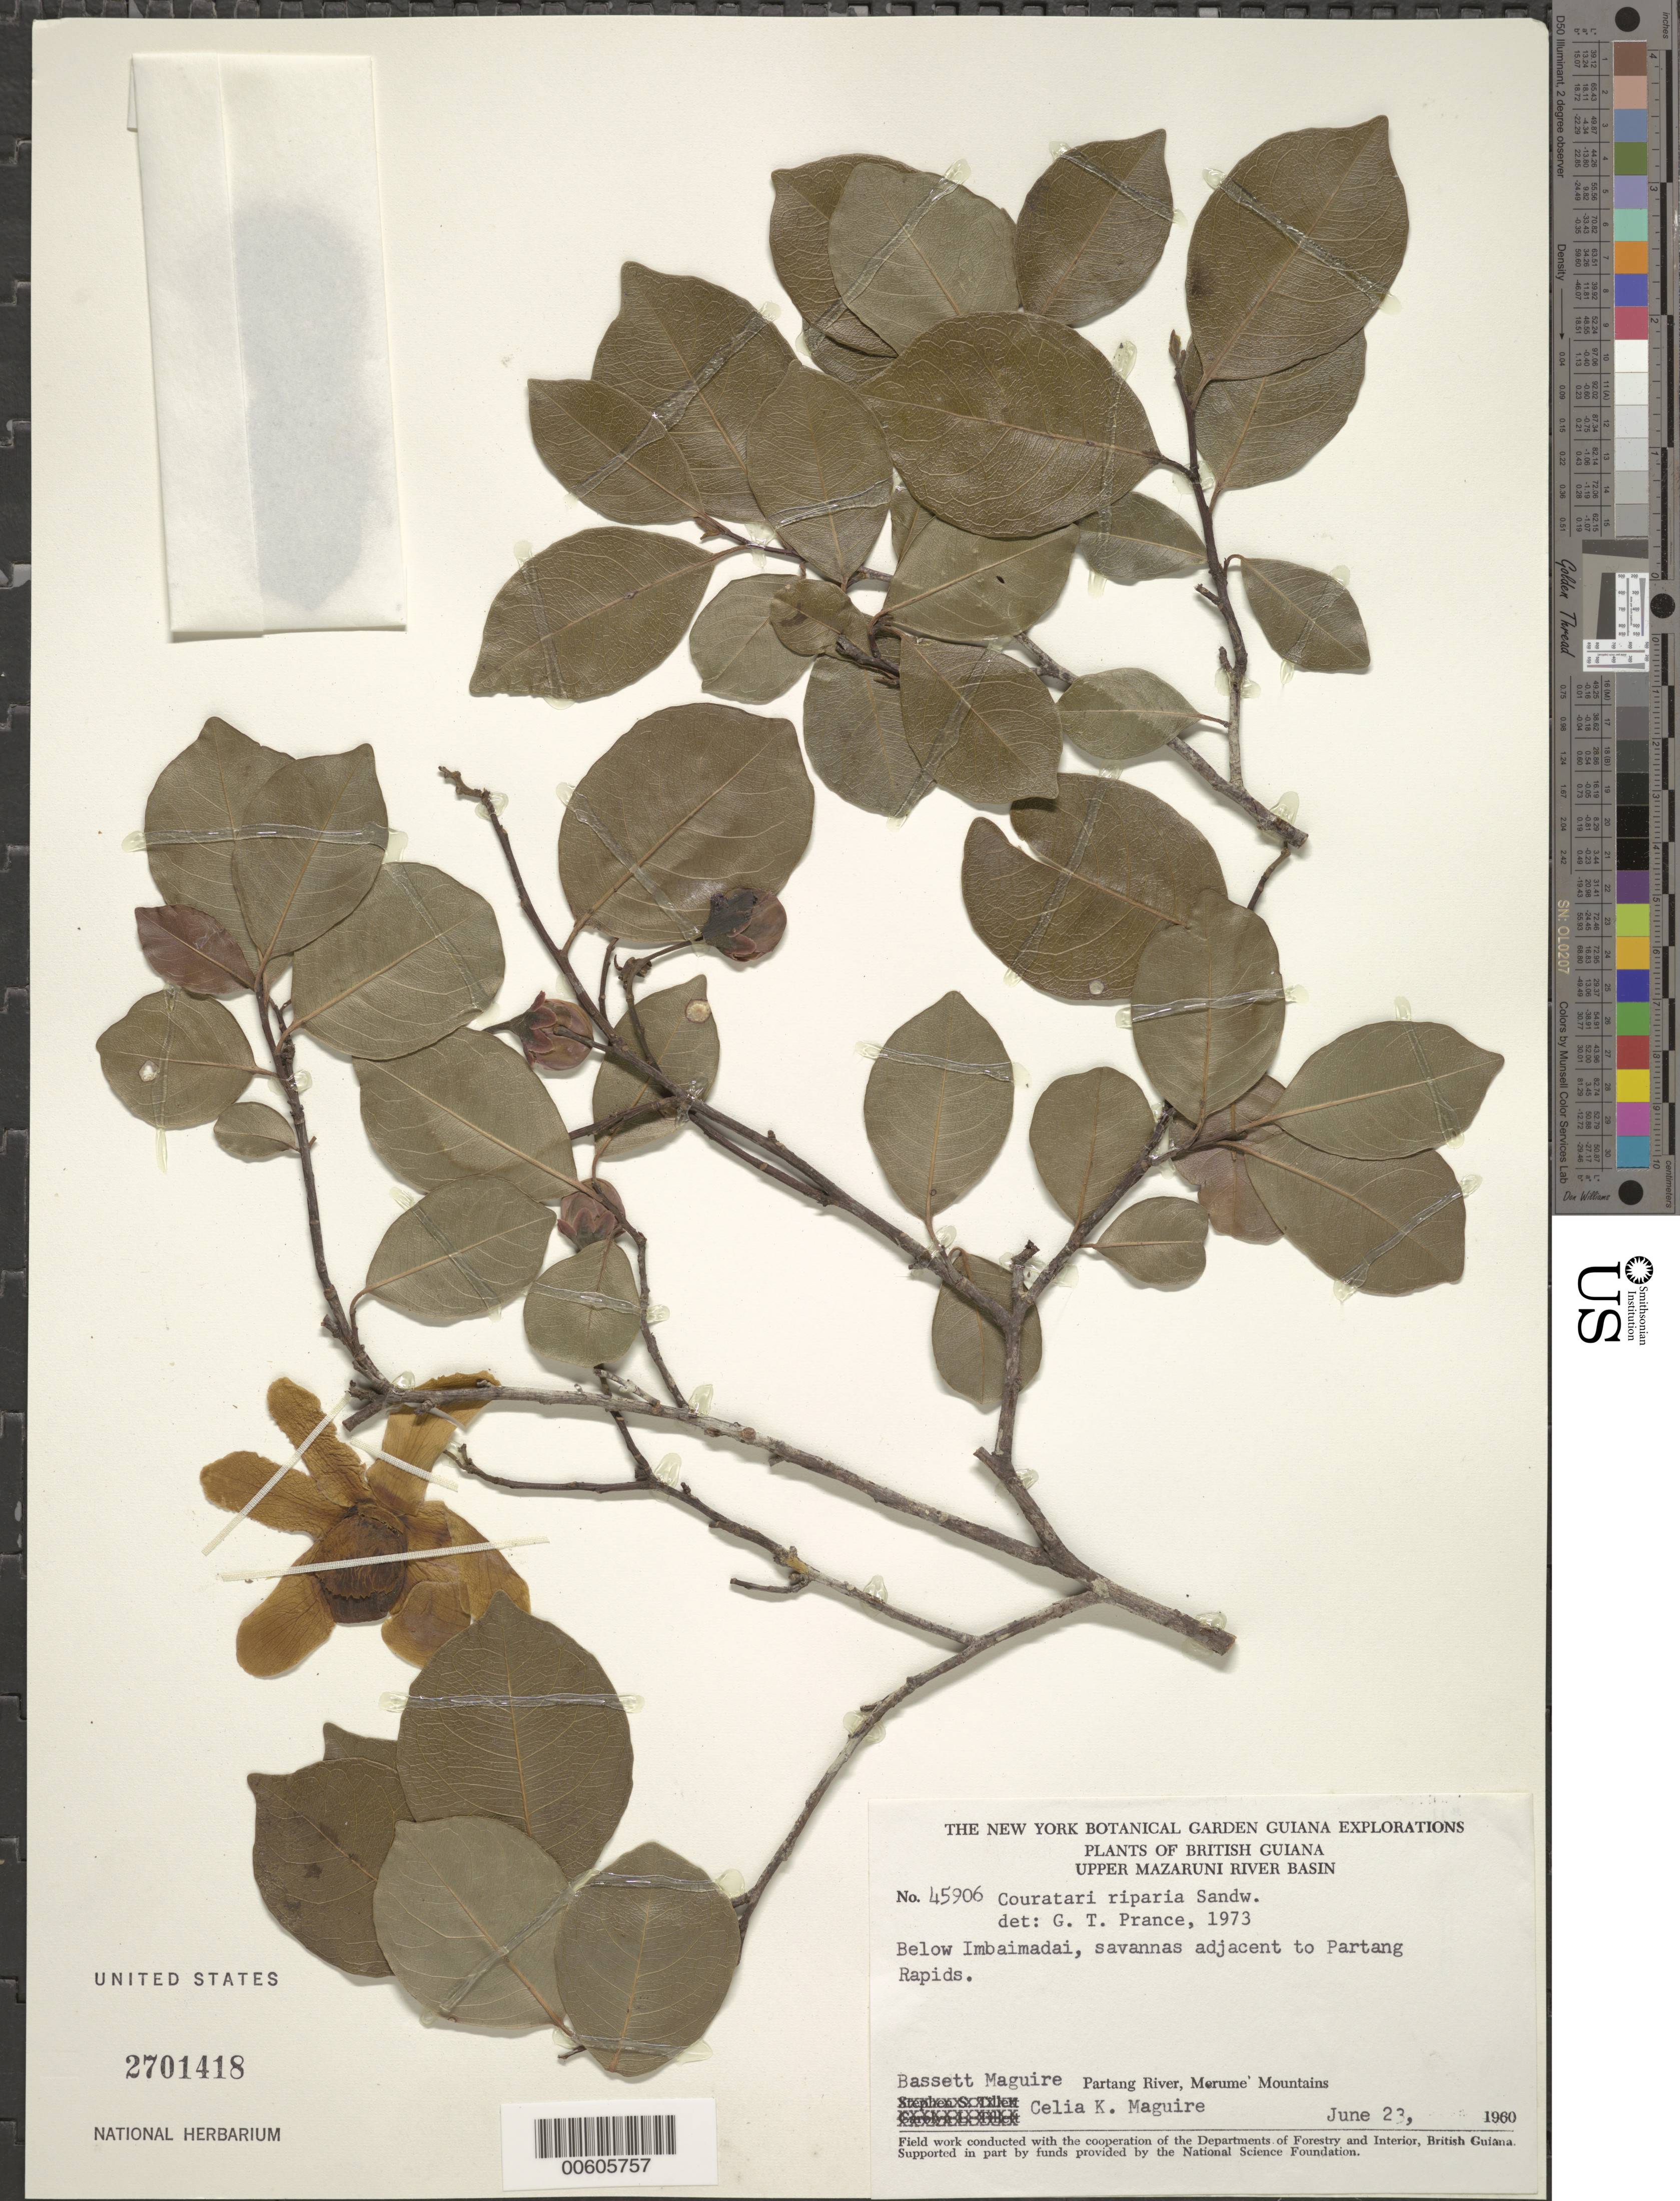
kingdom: Plantae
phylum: Tracheophyta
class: Magnoliopsida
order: Ericales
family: Lecythidaceae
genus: Couratari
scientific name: Couratari riparia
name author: Sandwith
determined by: Prance, G. T.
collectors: B. Maguire & C. K. Maguire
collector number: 45906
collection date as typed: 23-Jun-60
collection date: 1960-06-23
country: Guyana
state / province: Cuyuni-Mazaruni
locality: Imbaimadai Savanna, adjacent to Partang Rapids, Partang River, Merume Mts.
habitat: Savannas adjacent to Partang Rapid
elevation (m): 460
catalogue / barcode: US 2701418